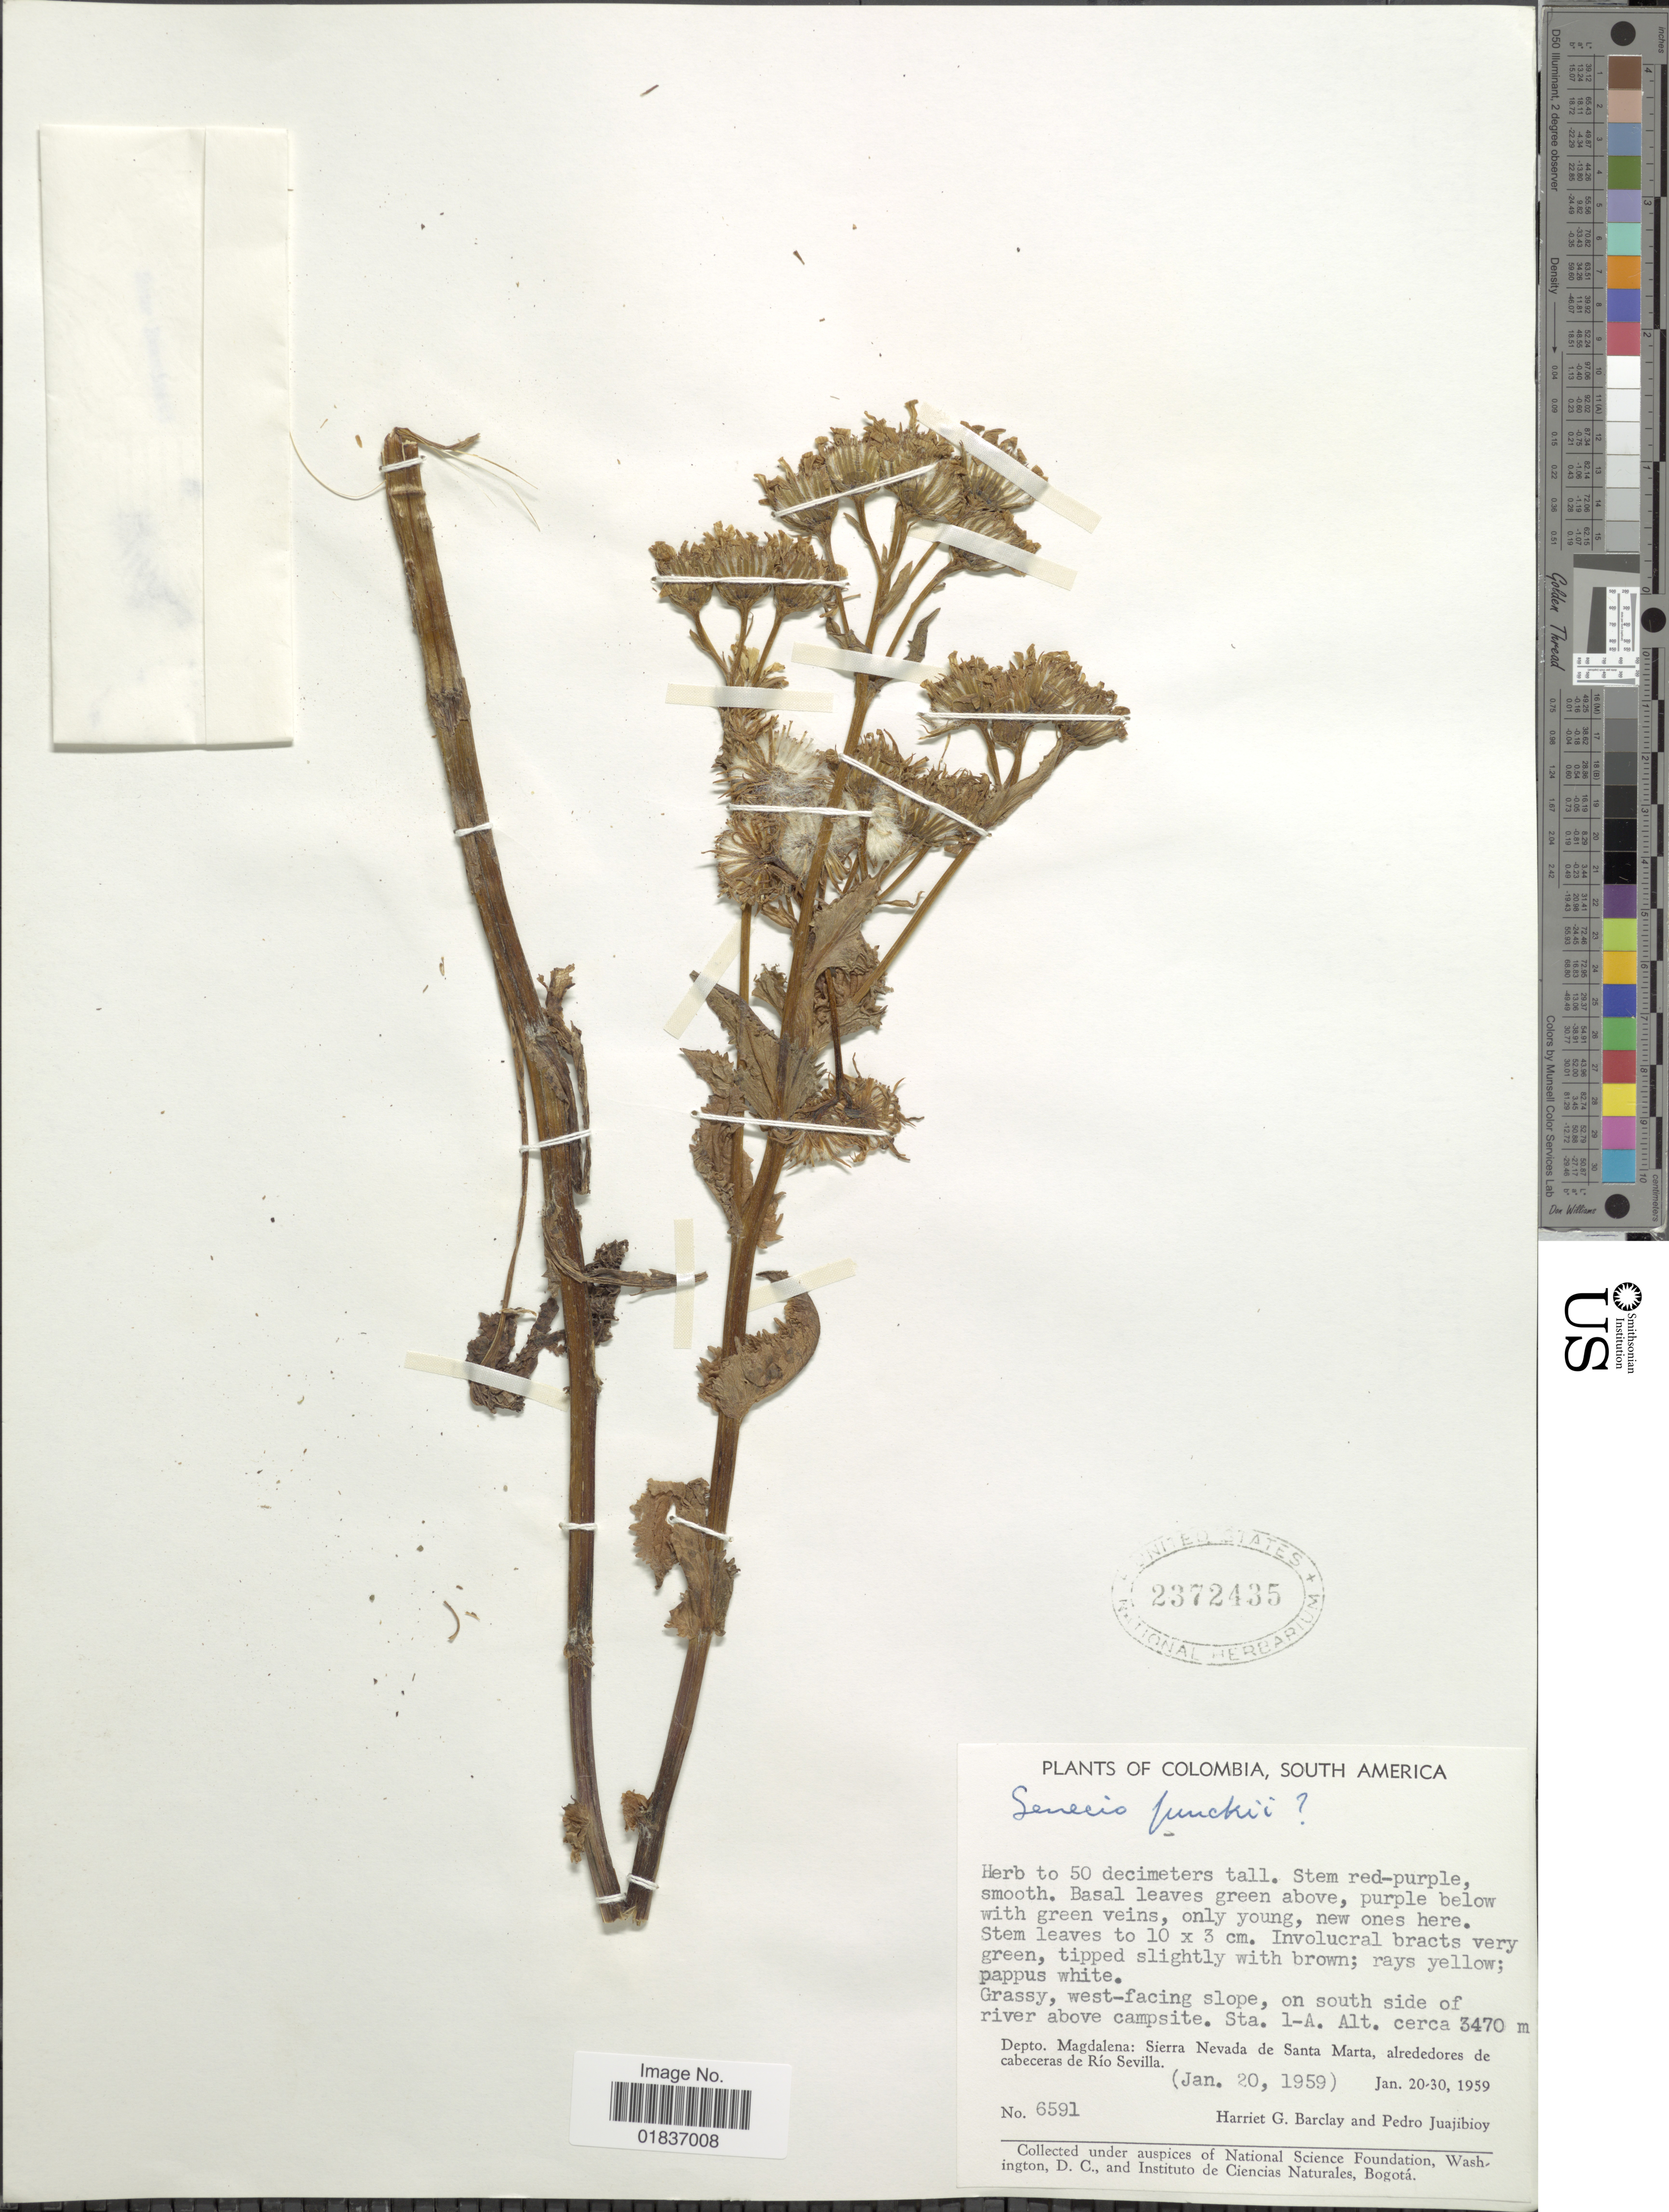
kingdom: Plantae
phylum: Tracheophyta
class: Magnoliopsida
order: Asterales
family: Asteraceae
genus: Senecio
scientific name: Senecio funckii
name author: (Sch. Bip. ex Wedd.) Cuatrec.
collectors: H. G. Barclay & P. Juajibioy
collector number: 6591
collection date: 1959-01-20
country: Colombia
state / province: Magdalena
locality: Depto. Magdalena: Sierra Nevada de Santa Marta, alrededores de cabeceras de Rio Sevilla. West facing slope, on south side of river above campsite. Sta. 1-A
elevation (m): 3470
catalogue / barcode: US 2372435